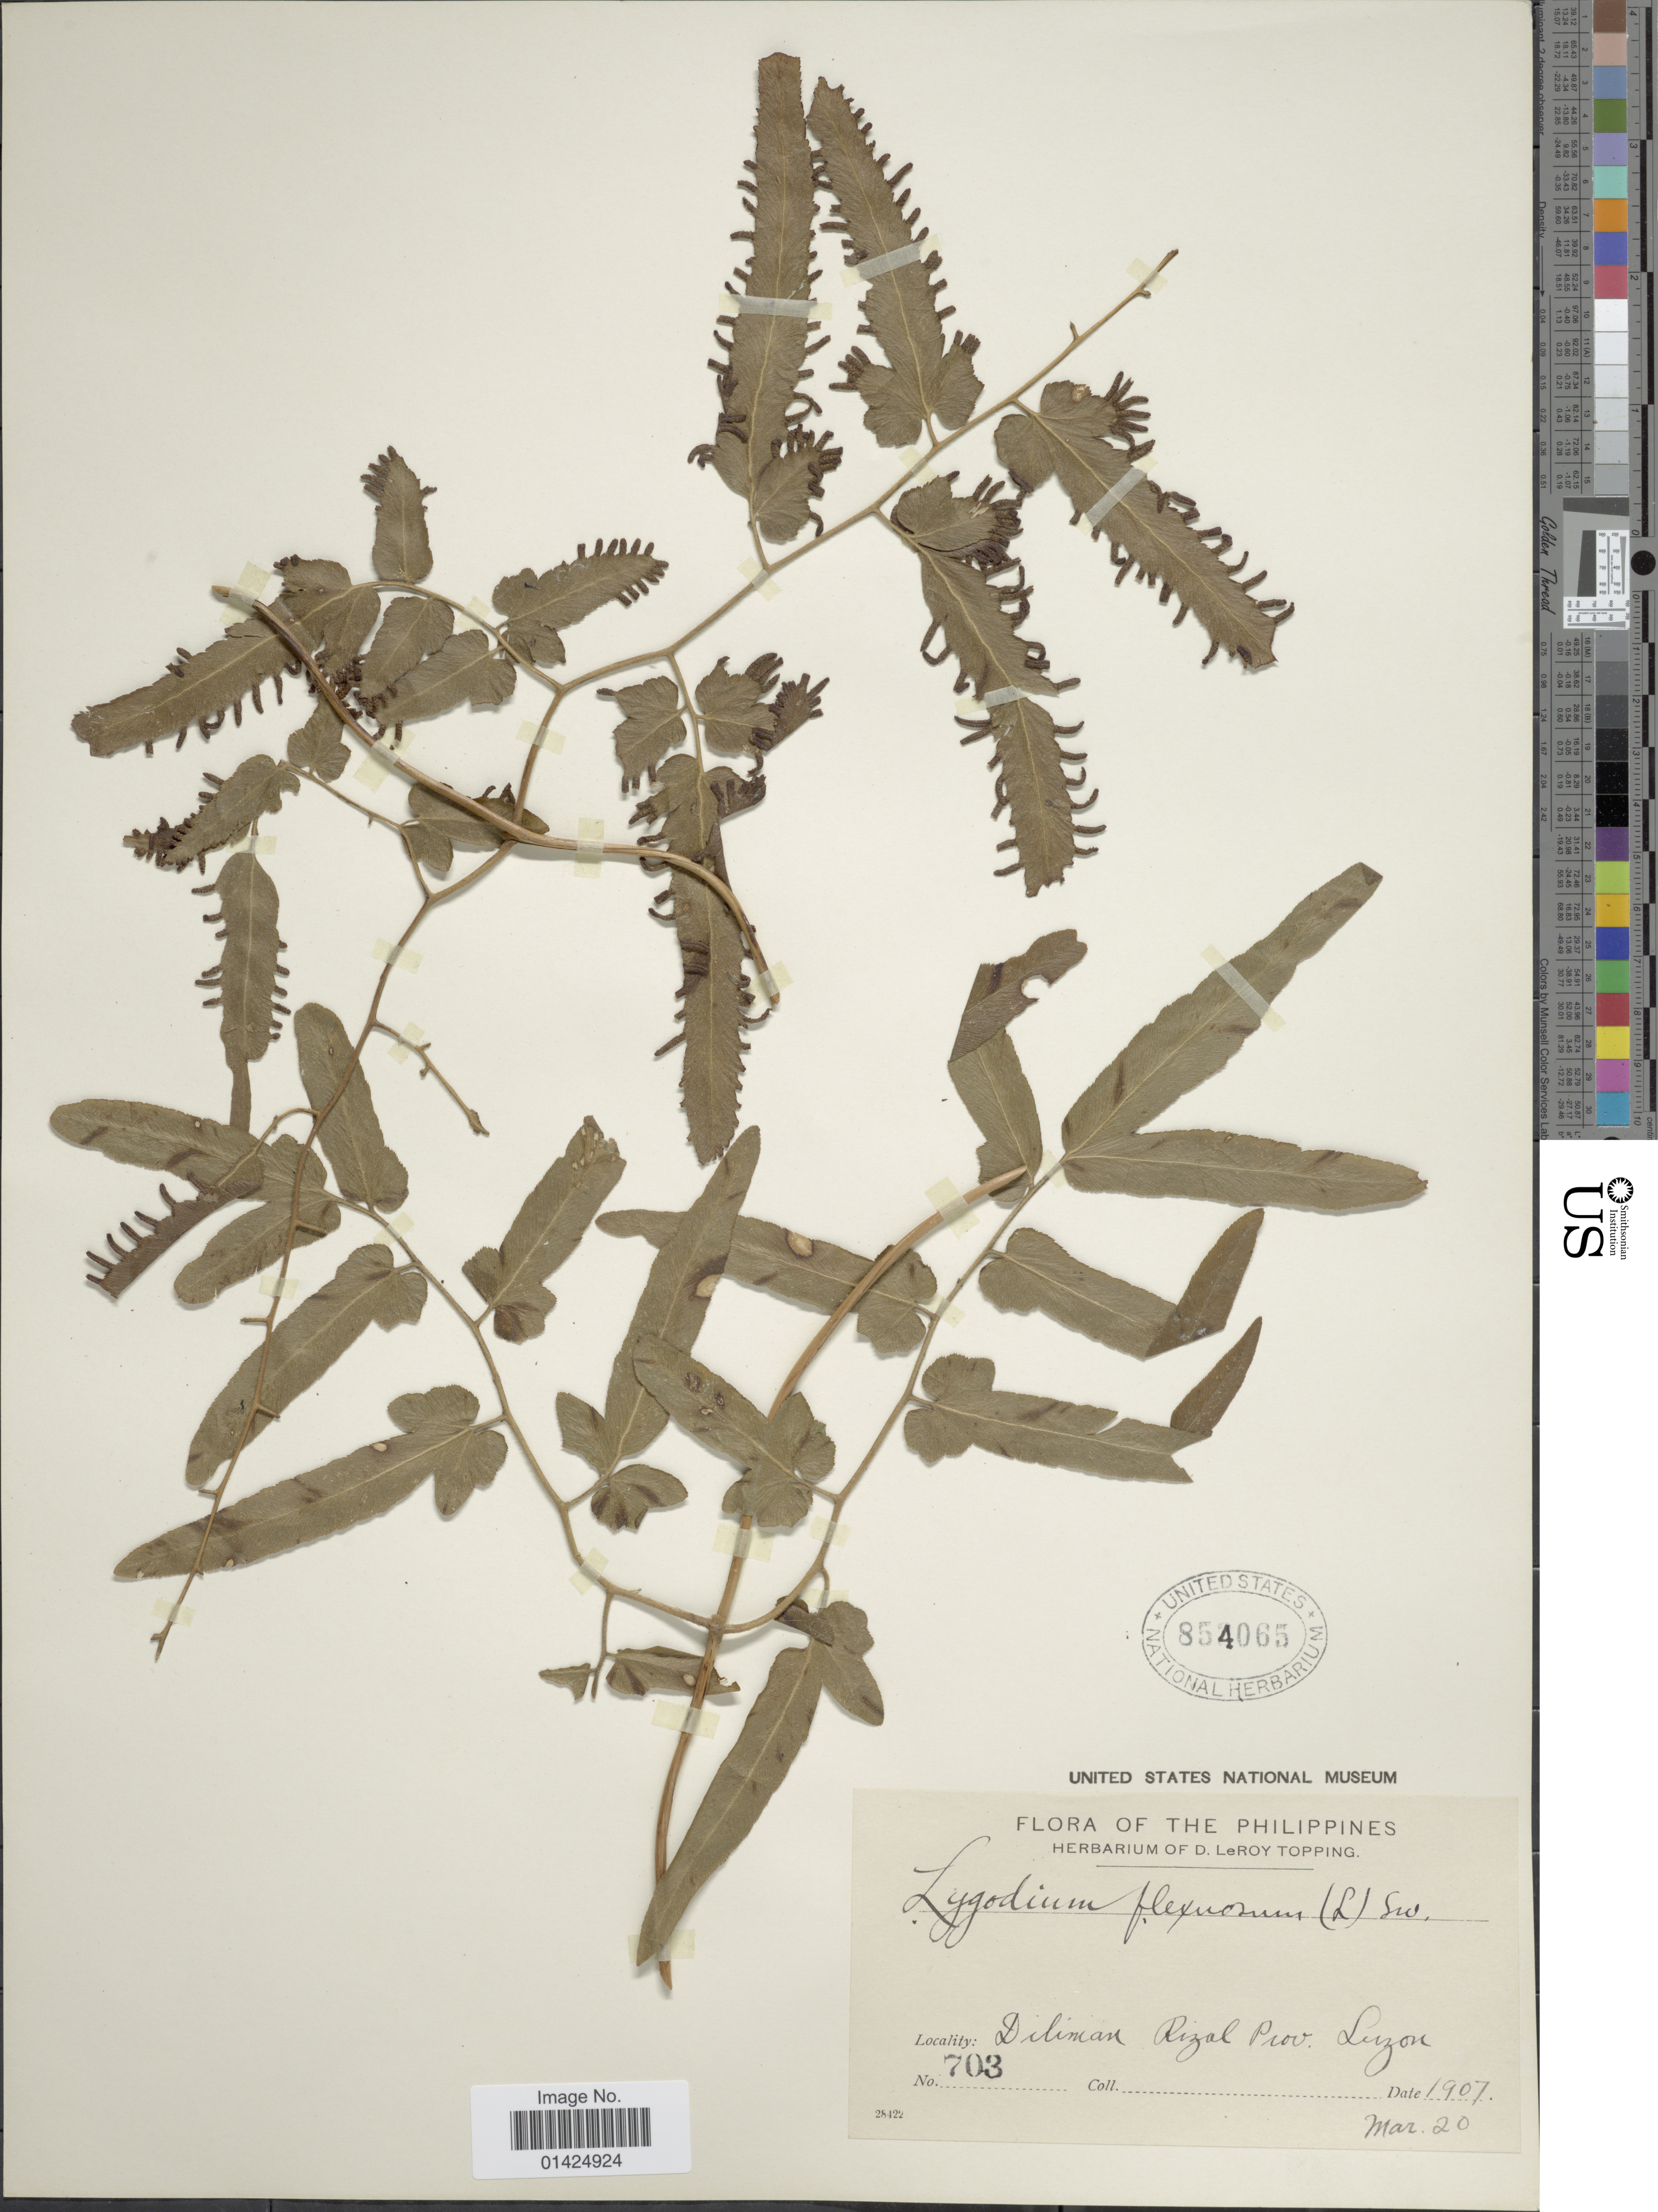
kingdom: Plantae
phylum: Tracheophyta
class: Polypodiopsida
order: Schizaeales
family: Lygodiaceae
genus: Lygodium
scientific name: Lygodium flexuosum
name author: Sw.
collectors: ex herb. D. LeRoy Topping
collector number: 703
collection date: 1907-03-20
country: Philippines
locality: Diliman, Rizal Prov., Luzon.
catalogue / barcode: US 854065